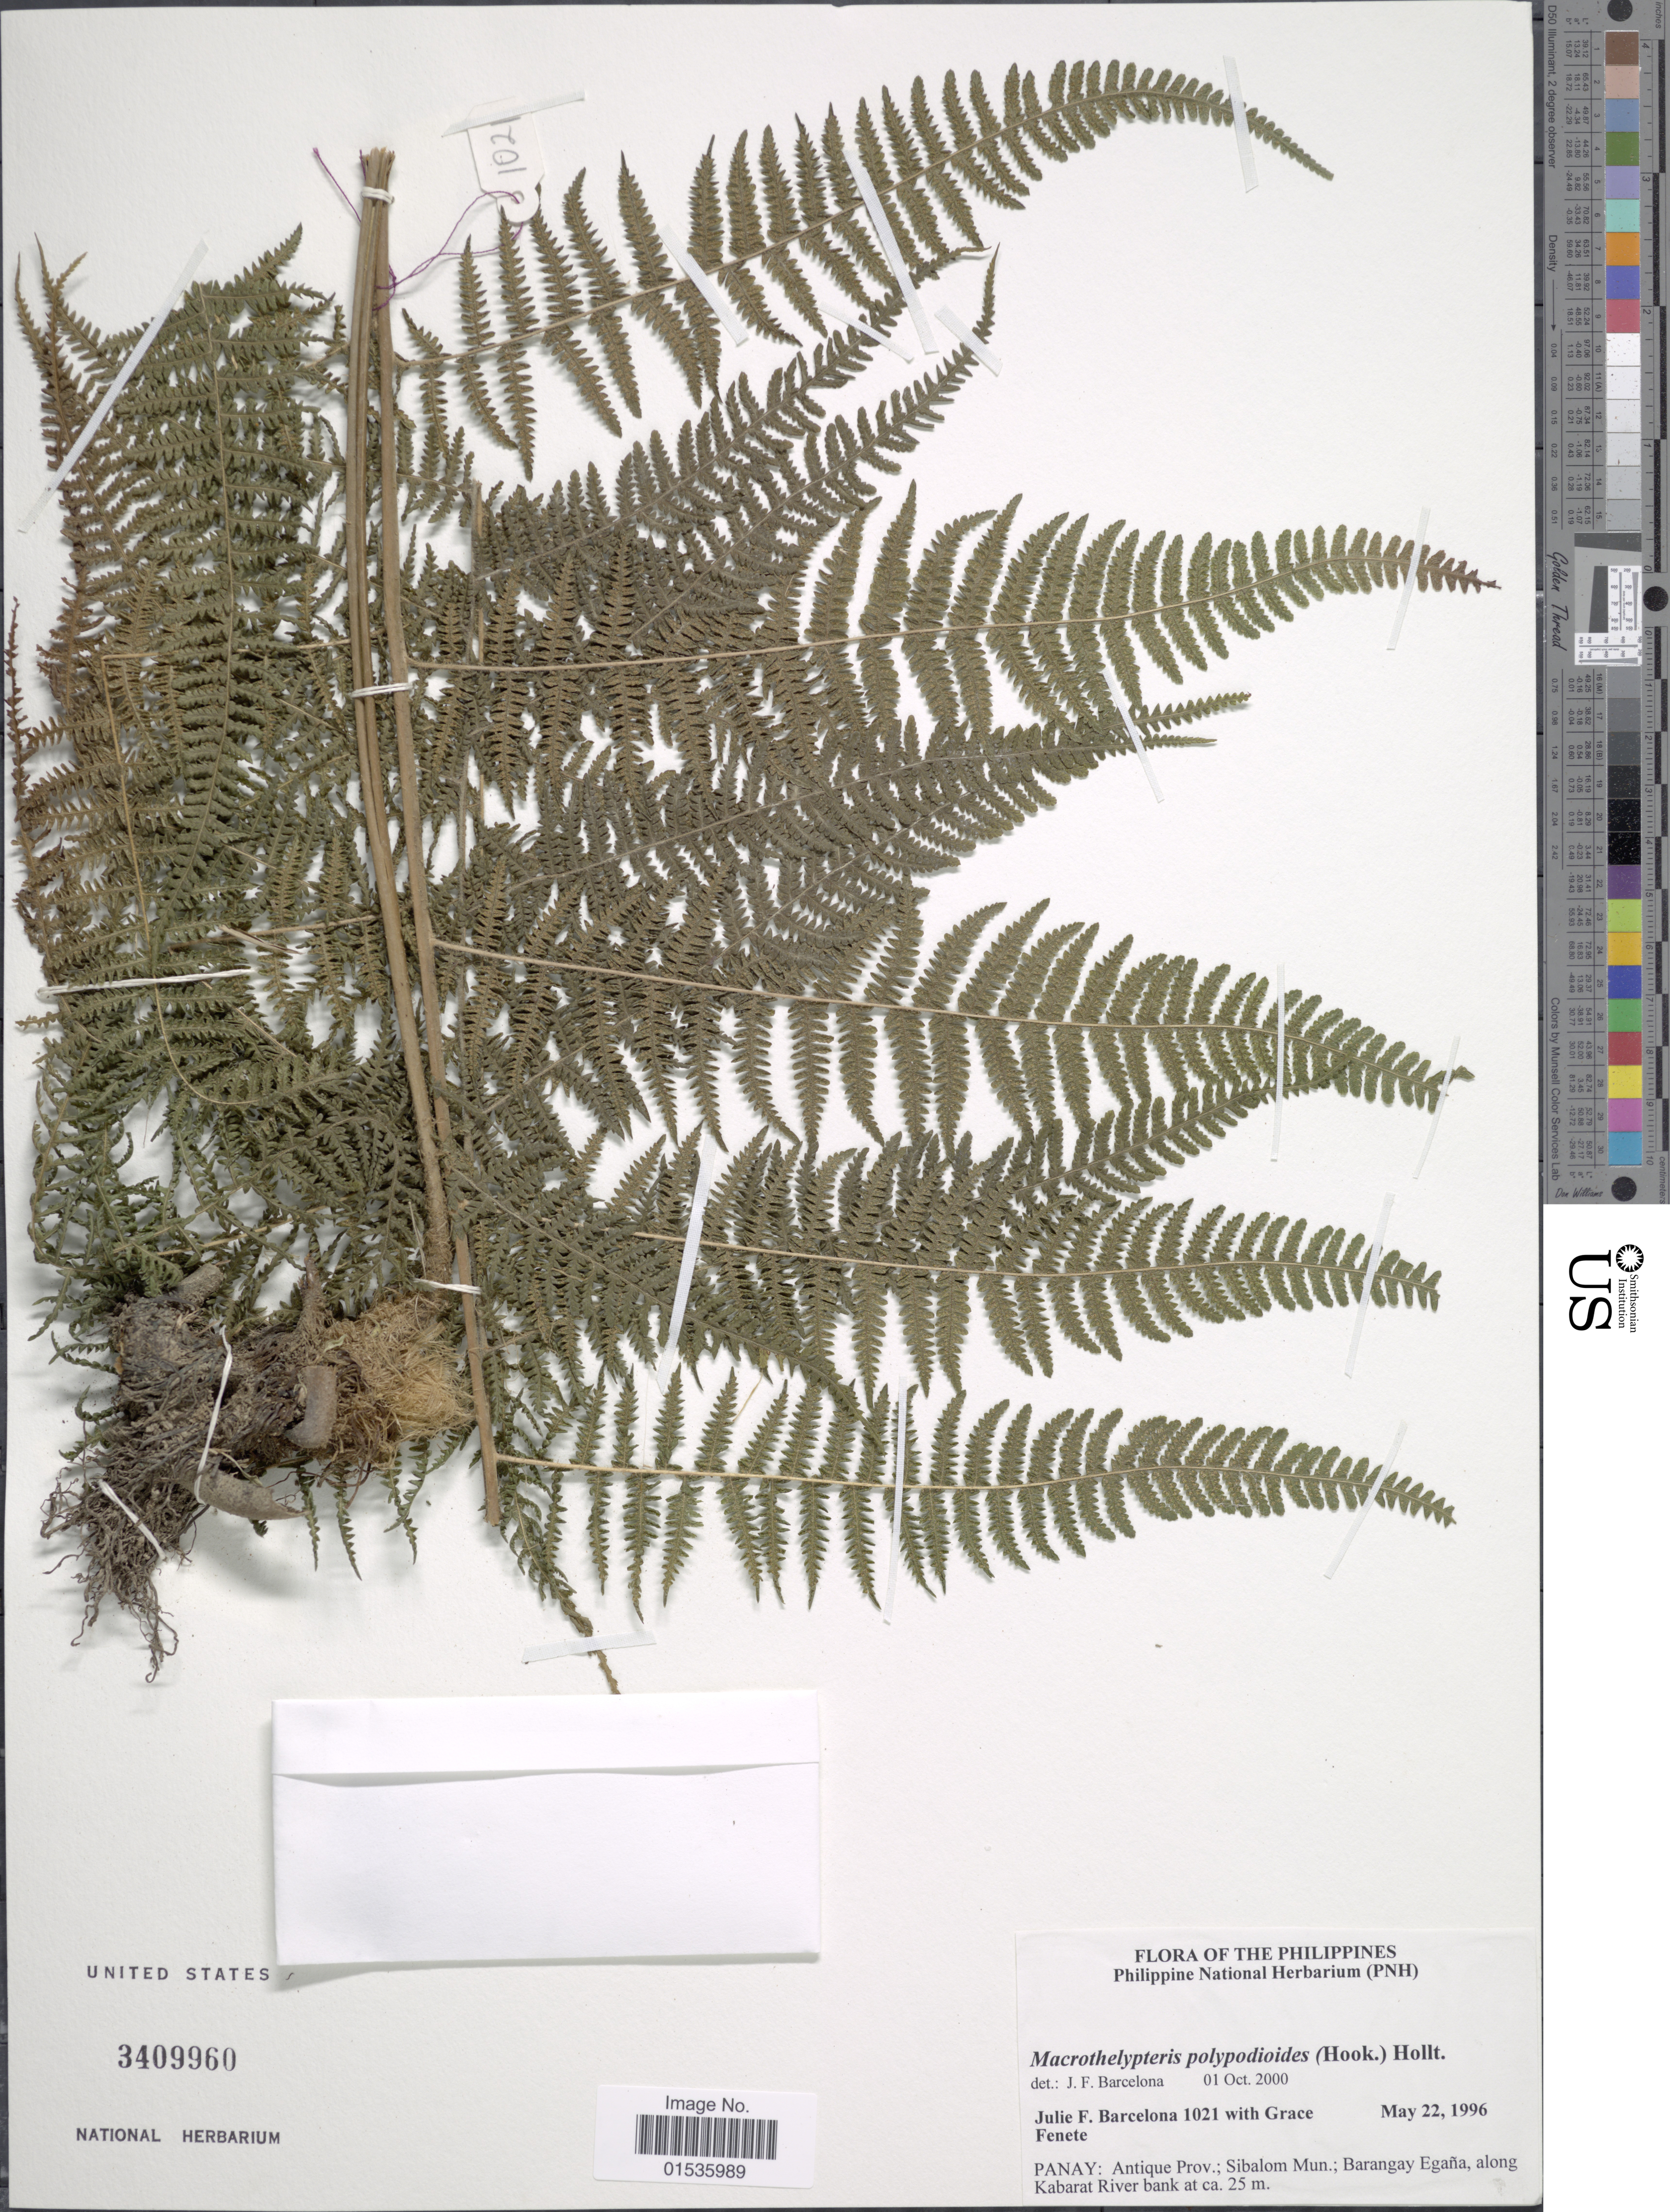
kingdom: Plantae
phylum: Tracheophyta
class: Polypodiopsida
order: Polypodiales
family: Thelypteridaceae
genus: Macrothelypteris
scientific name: Macrothelypteris polypodioides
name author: (Hook.) Holttum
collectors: J. F. Barcelona & G. Fenete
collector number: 1021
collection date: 1996-05-22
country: Philippines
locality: Philippines, Panay: Antique Prov.; Sibalom Mun.; Barangay Egana, along Kabarat River bank.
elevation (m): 25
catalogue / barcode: US 3409960